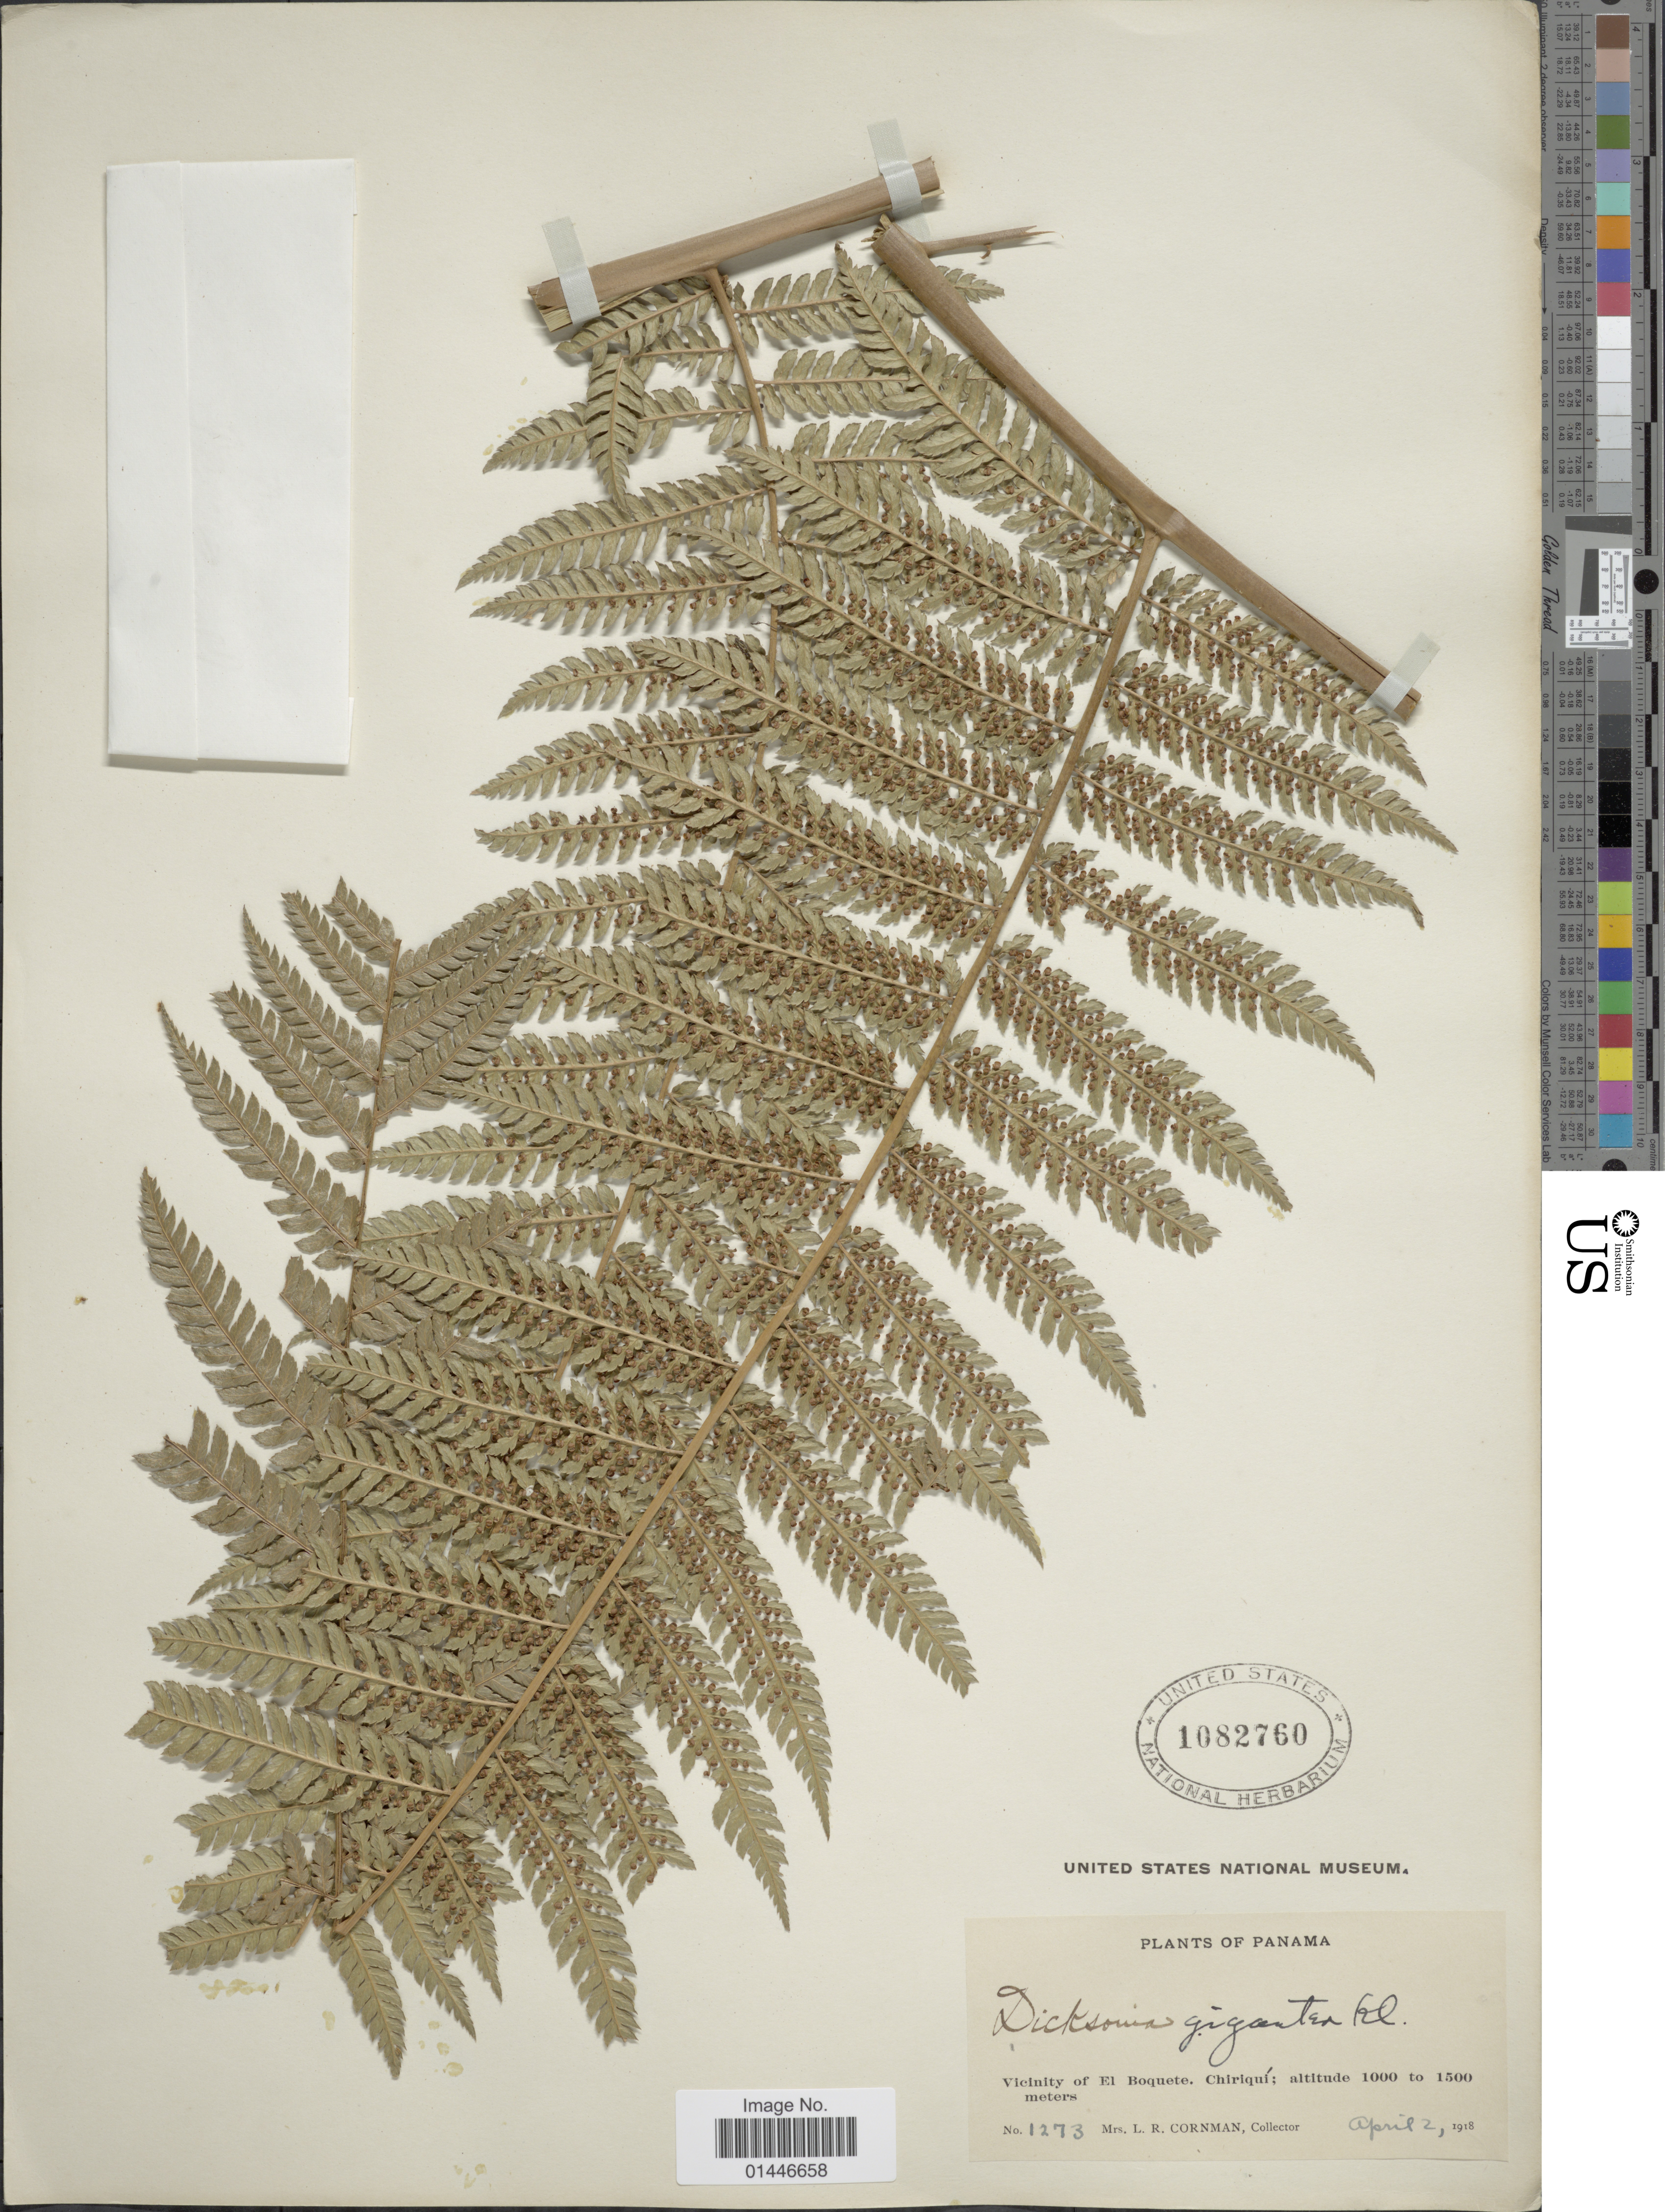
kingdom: Plantae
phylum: Tracheophyta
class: Polypodiopsida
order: Cyatheales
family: Dicksoniaceae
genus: Dicksonia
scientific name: Dicksonia gigantea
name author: H. Karst.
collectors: L. Cornman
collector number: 1273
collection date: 1918-04-02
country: Panama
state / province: Chiriqui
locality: Vicinity of El Boquete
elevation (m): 1000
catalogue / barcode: US 1082760